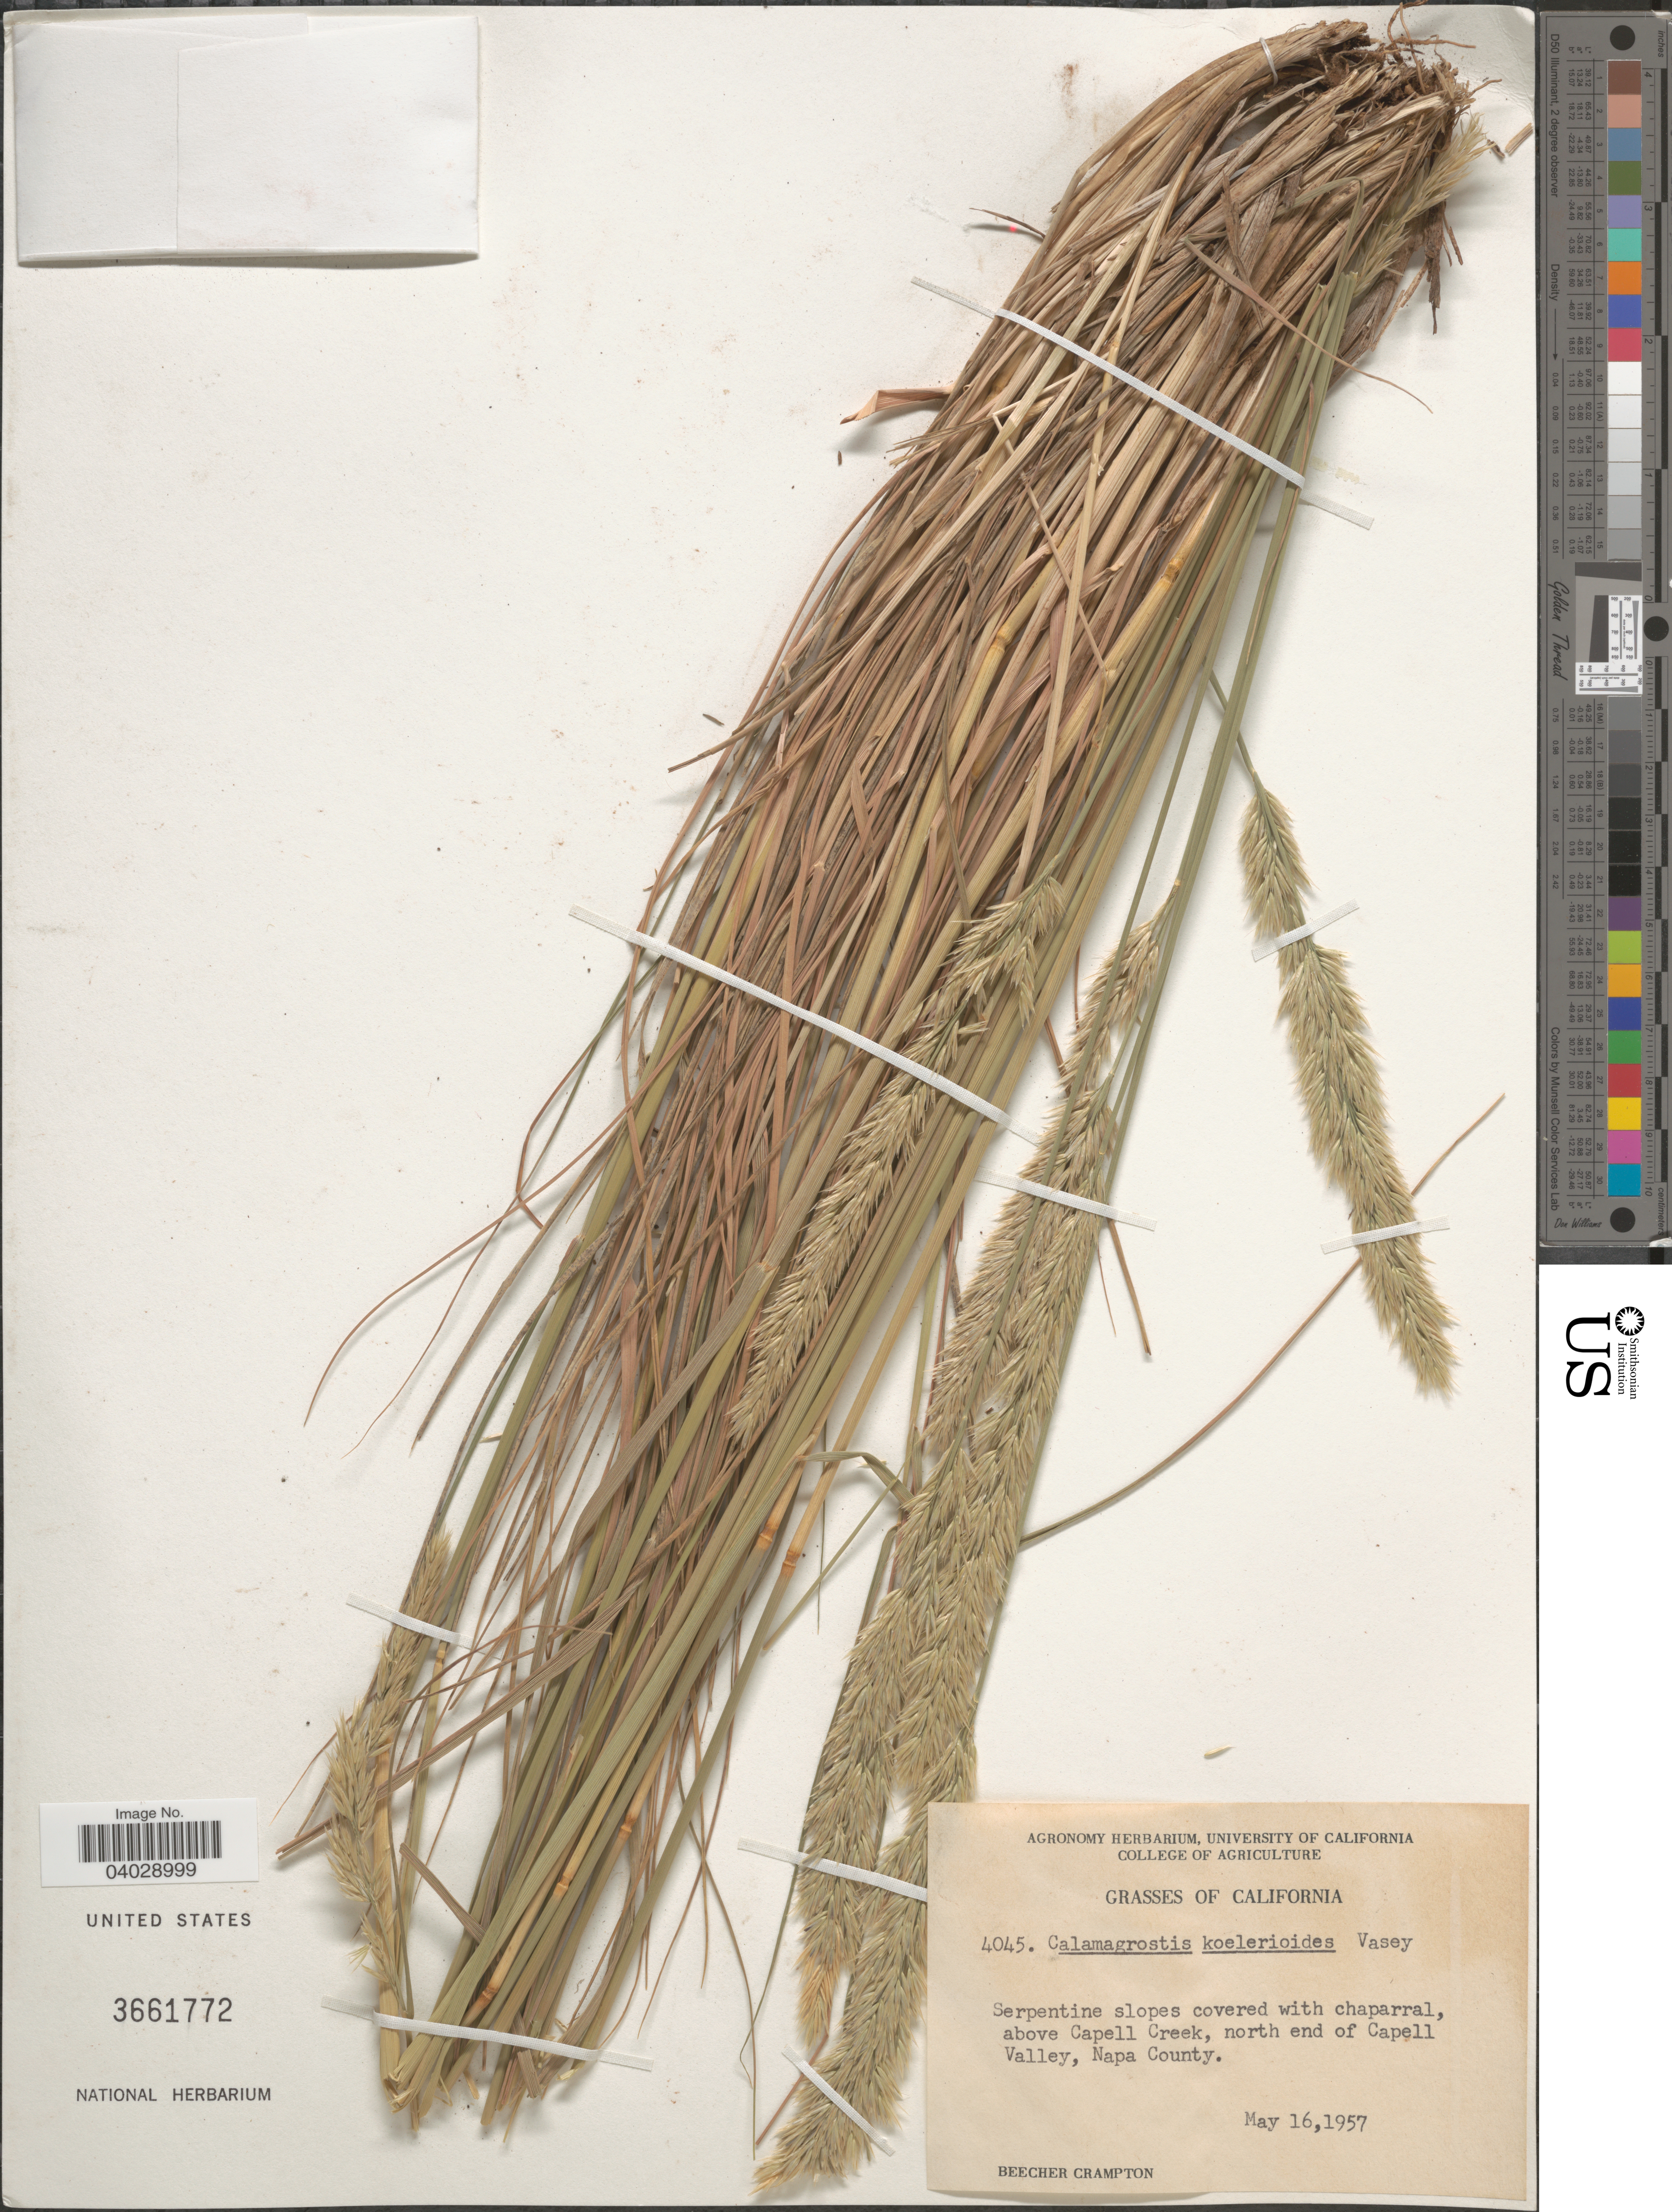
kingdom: Plantae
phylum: Tracheophyta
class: Liliopsida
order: Poales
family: Poaceae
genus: Calamagrostis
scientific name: Calamagrostis koelerioides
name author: Vasey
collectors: B. Crampton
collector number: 4045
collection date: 1957-05-16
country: United States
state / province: California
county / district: Napa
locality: Above Capell Creek, north end of Capell Valley, Napa County.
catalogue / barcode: US 3661772